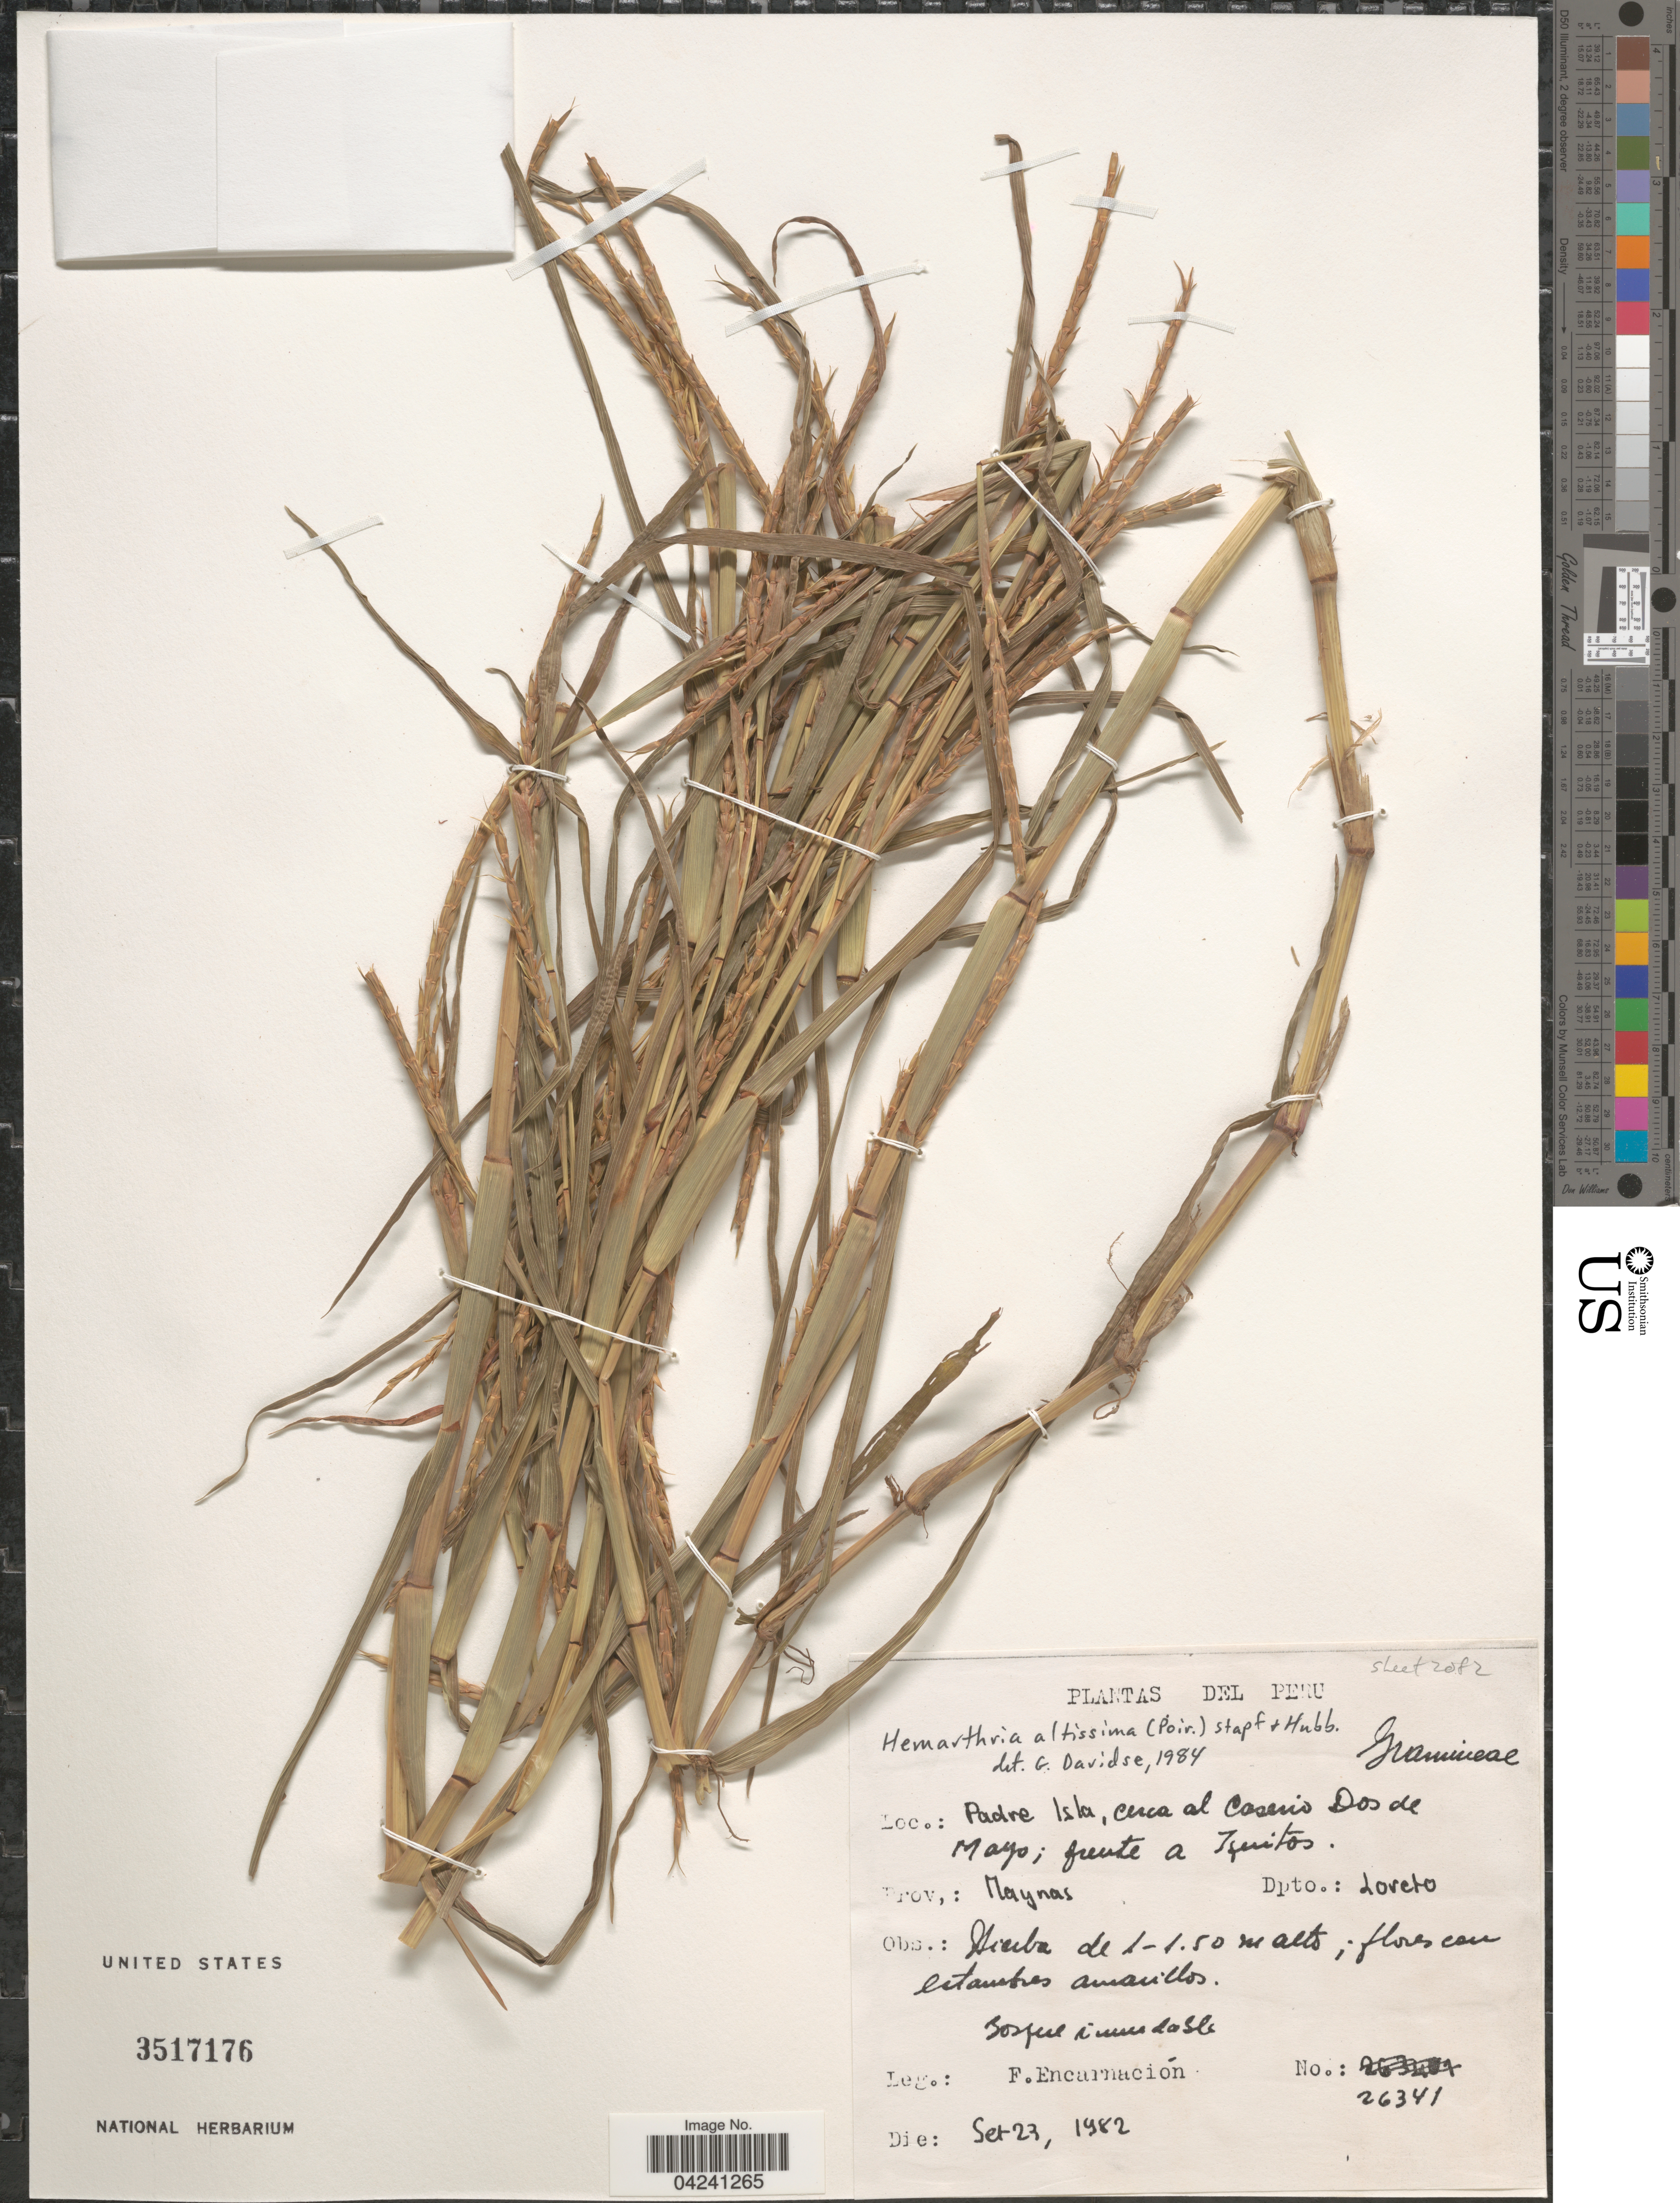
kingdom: Plantae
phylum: Tracheophyta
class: Liliopsida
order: Poales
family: Poaceae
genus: Hemarthria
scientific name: Hemarthria altissima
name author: (Poir.) Stapf & C. E. Hubb.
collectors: F. Encarnación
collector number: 26341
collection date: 1982-09-23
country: Peru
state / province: Loreto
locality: Padre Isla, cerca al Caserio Dos de Mayo; frente a Iquitos. Prov.: Maynas. Dpto.: Loreto.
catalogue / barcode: US 3517176